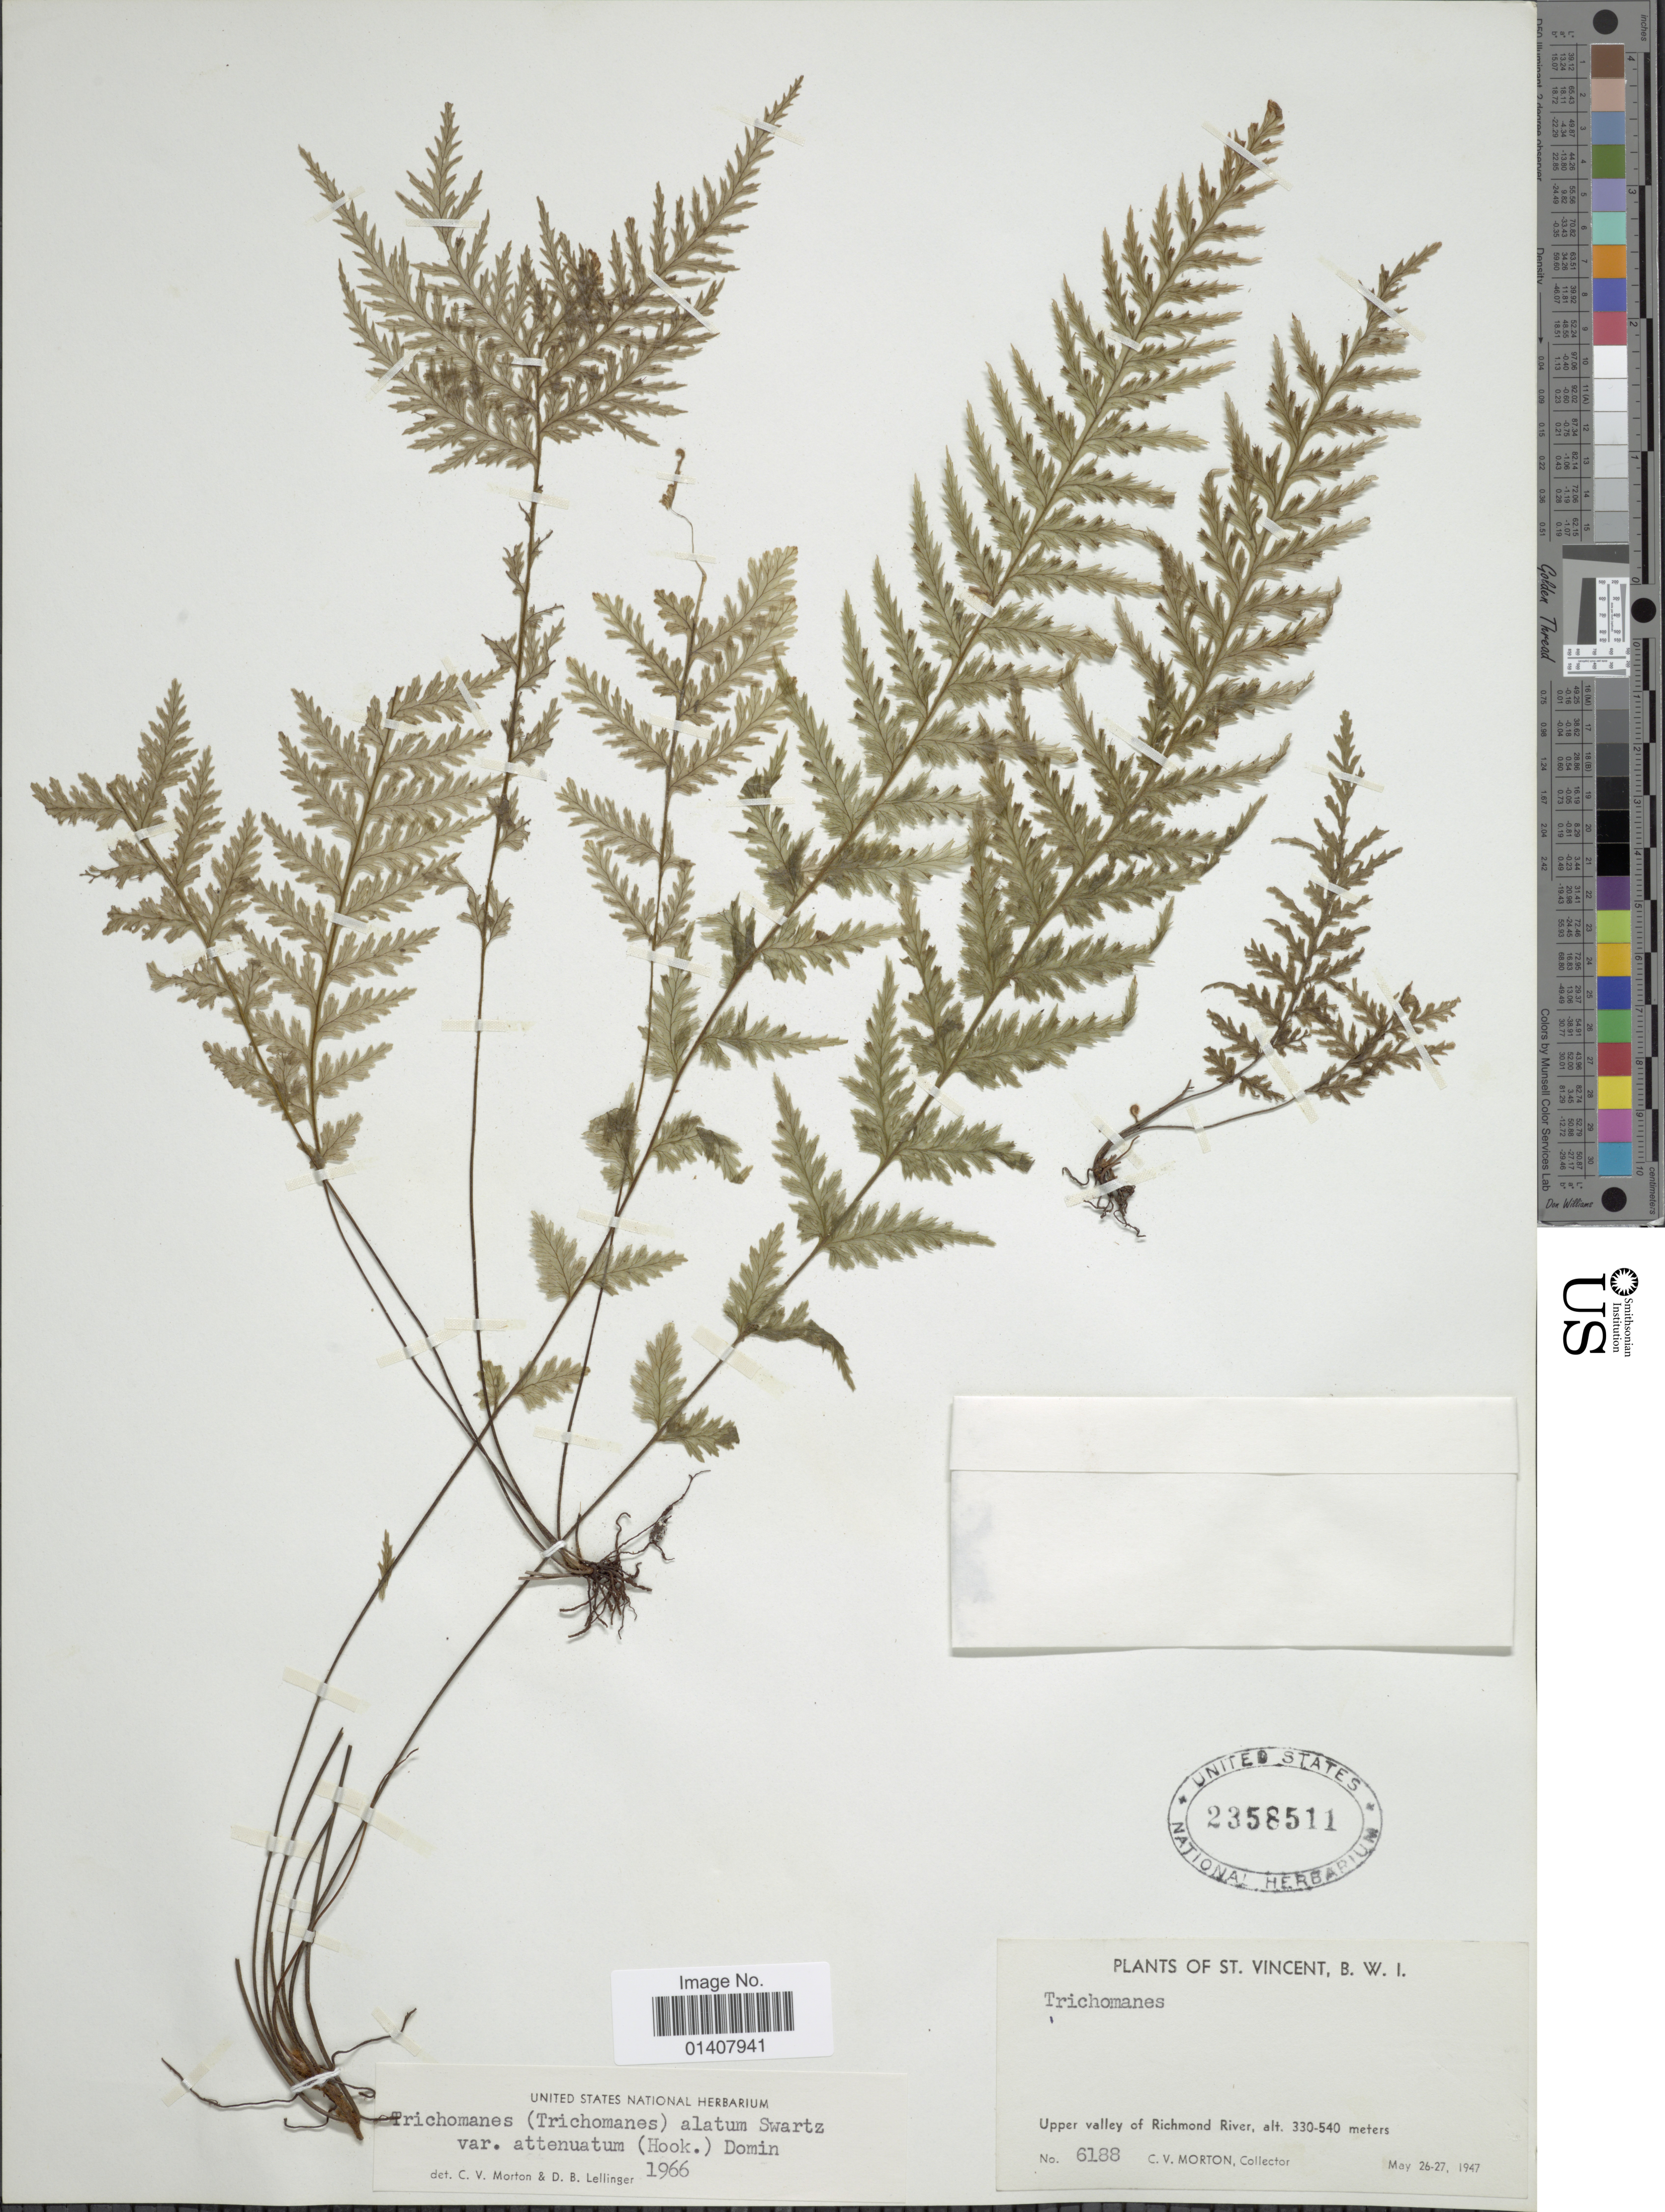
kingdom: Plantae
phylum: Tracheophyta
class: Polypodiopsida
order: Hymenophyllales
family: Hymenophyllaceae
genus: Trichomanes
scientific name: Trichomanes alatum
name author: Sw.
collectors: C. V. Morton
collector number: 6188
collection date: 1947-05-26/1947-05-27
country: St. Vincent - Grenadines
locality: St. Vincent, B.W.I., Upper Valley of Richmond River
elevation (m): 330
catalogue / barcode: US 2358511